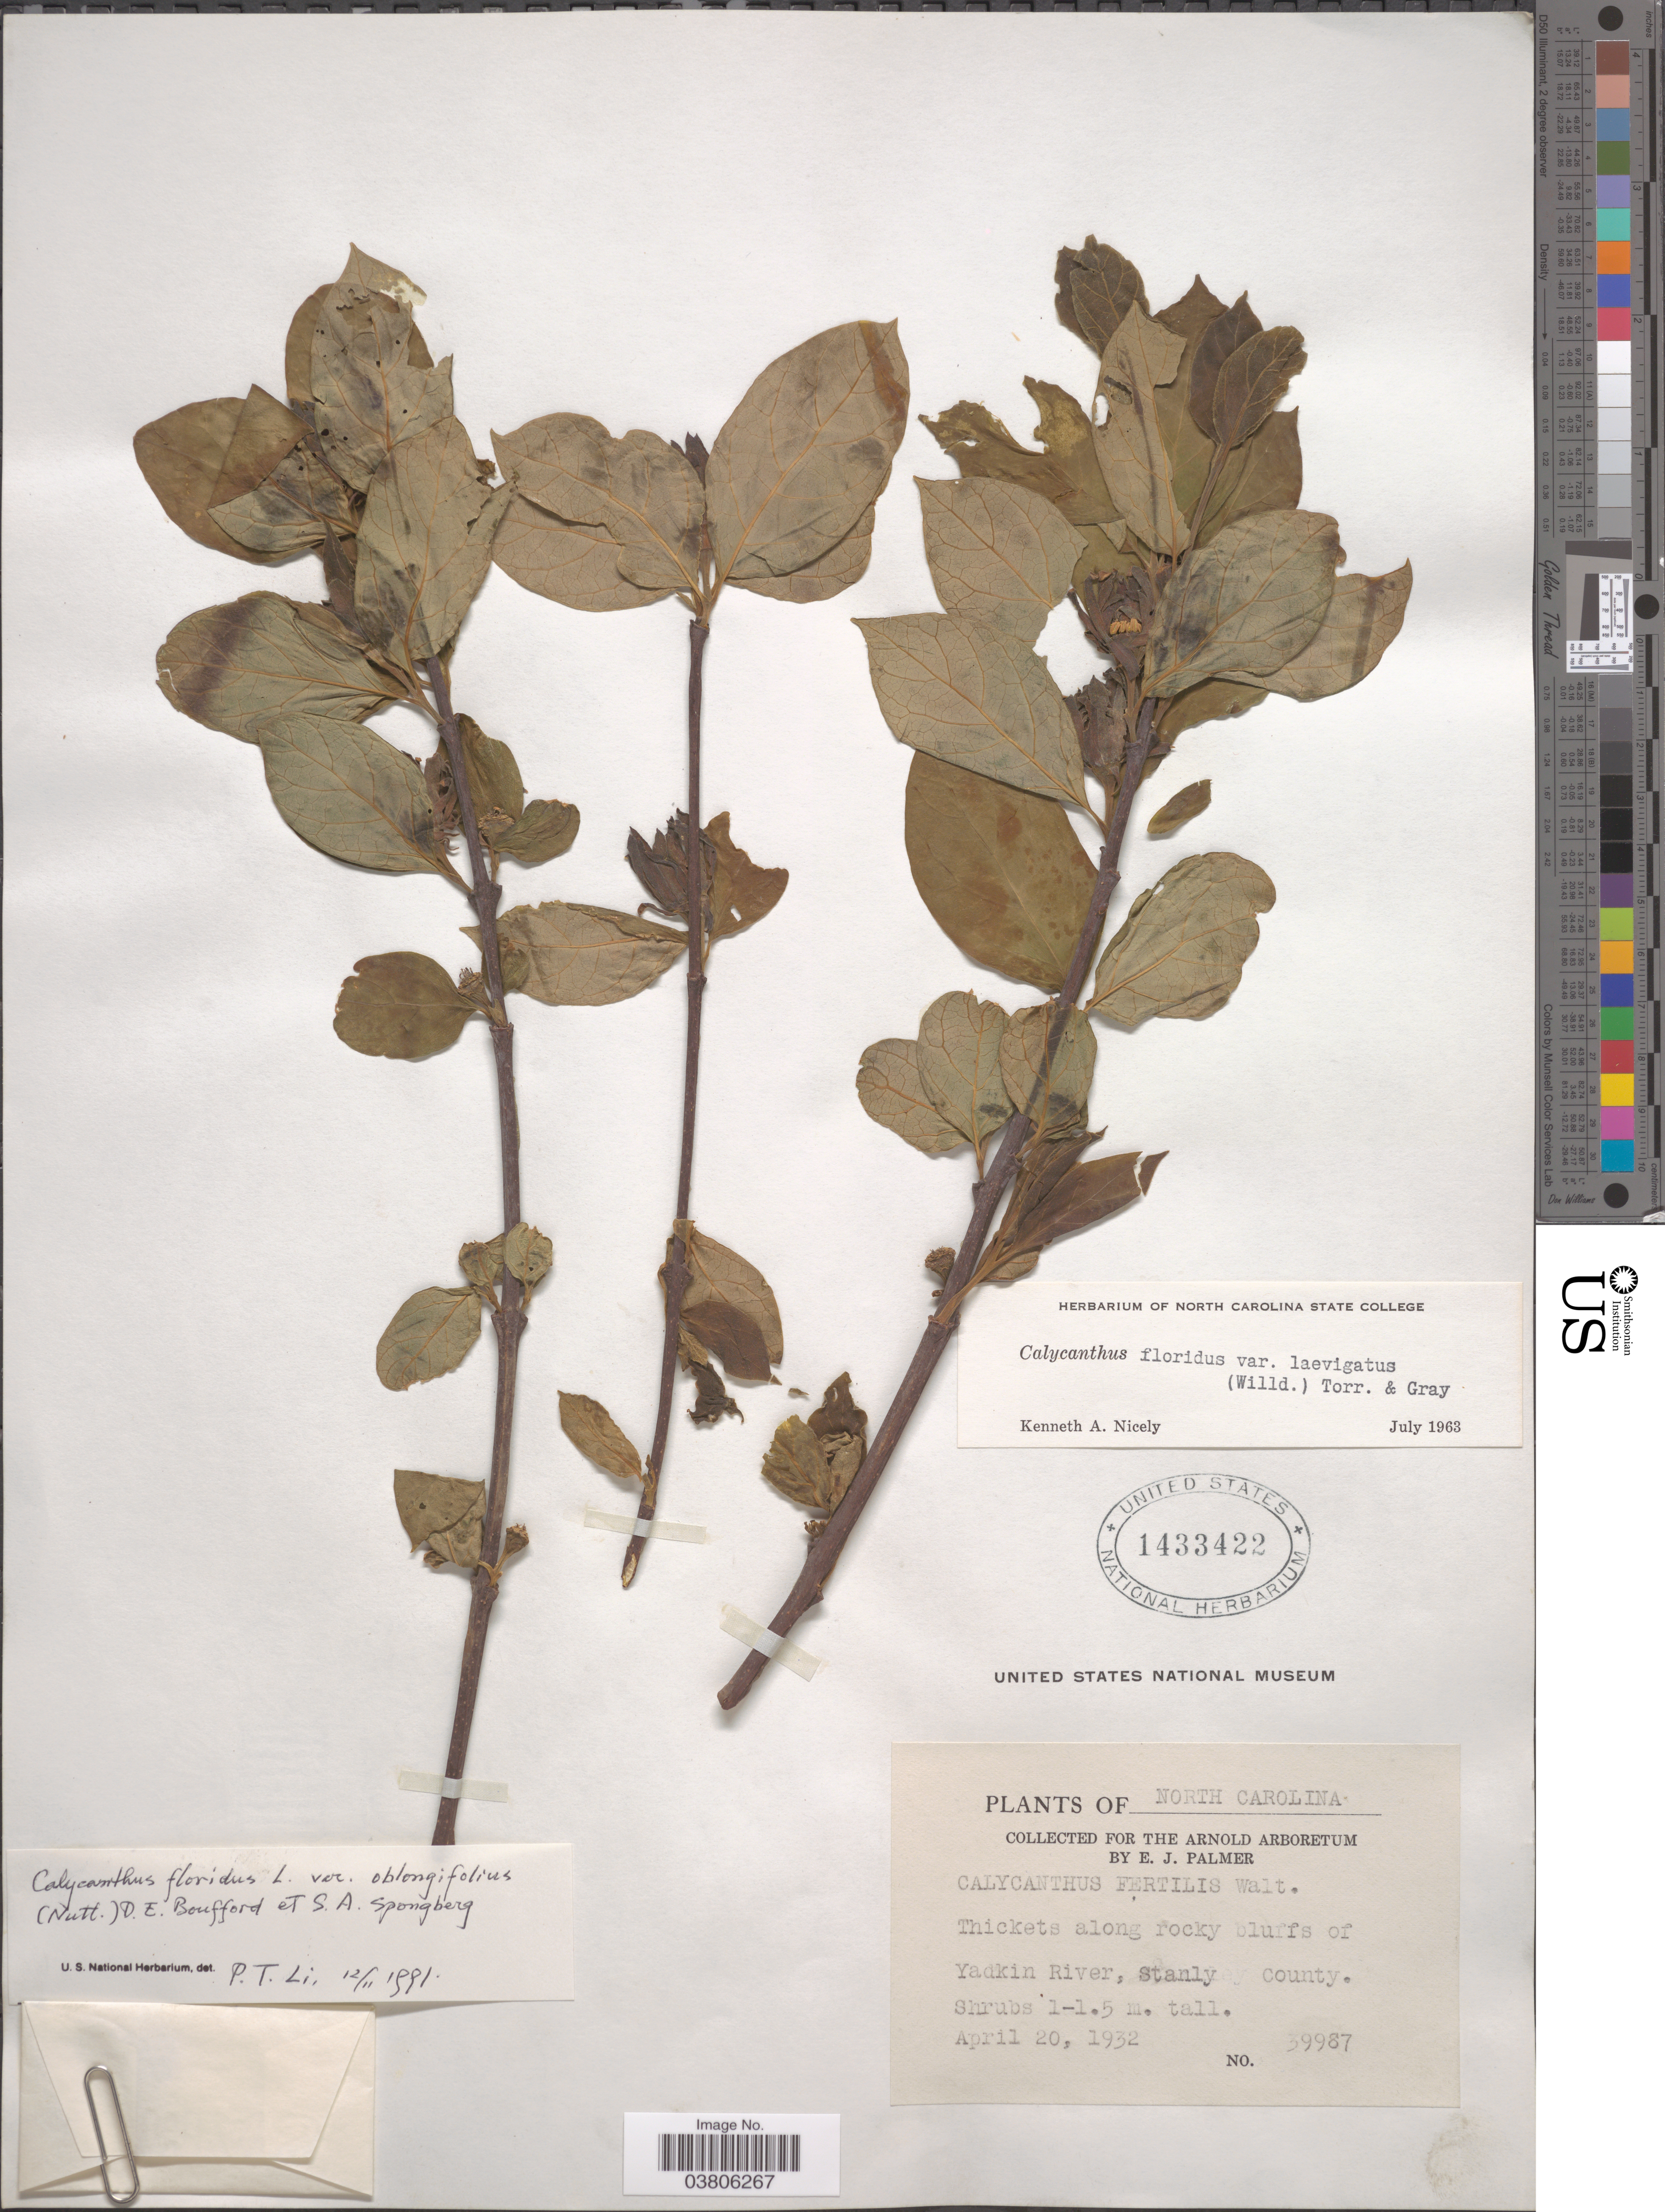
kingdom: Plantae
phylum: Tracheophyta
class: Magnoliopsida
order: Laurales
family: Calycanthaceae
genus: Calycanthus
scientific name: Calycanthus floridus var. laevigatus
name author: (Willd.) Torr. & A. Gray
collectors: E. J. Palmer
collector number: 39987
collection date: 1932-04-20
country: United States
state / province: North Carolina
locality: Thickets along rocky bluffs of Yadkin River, Stanly County.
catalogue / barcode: US 1433422